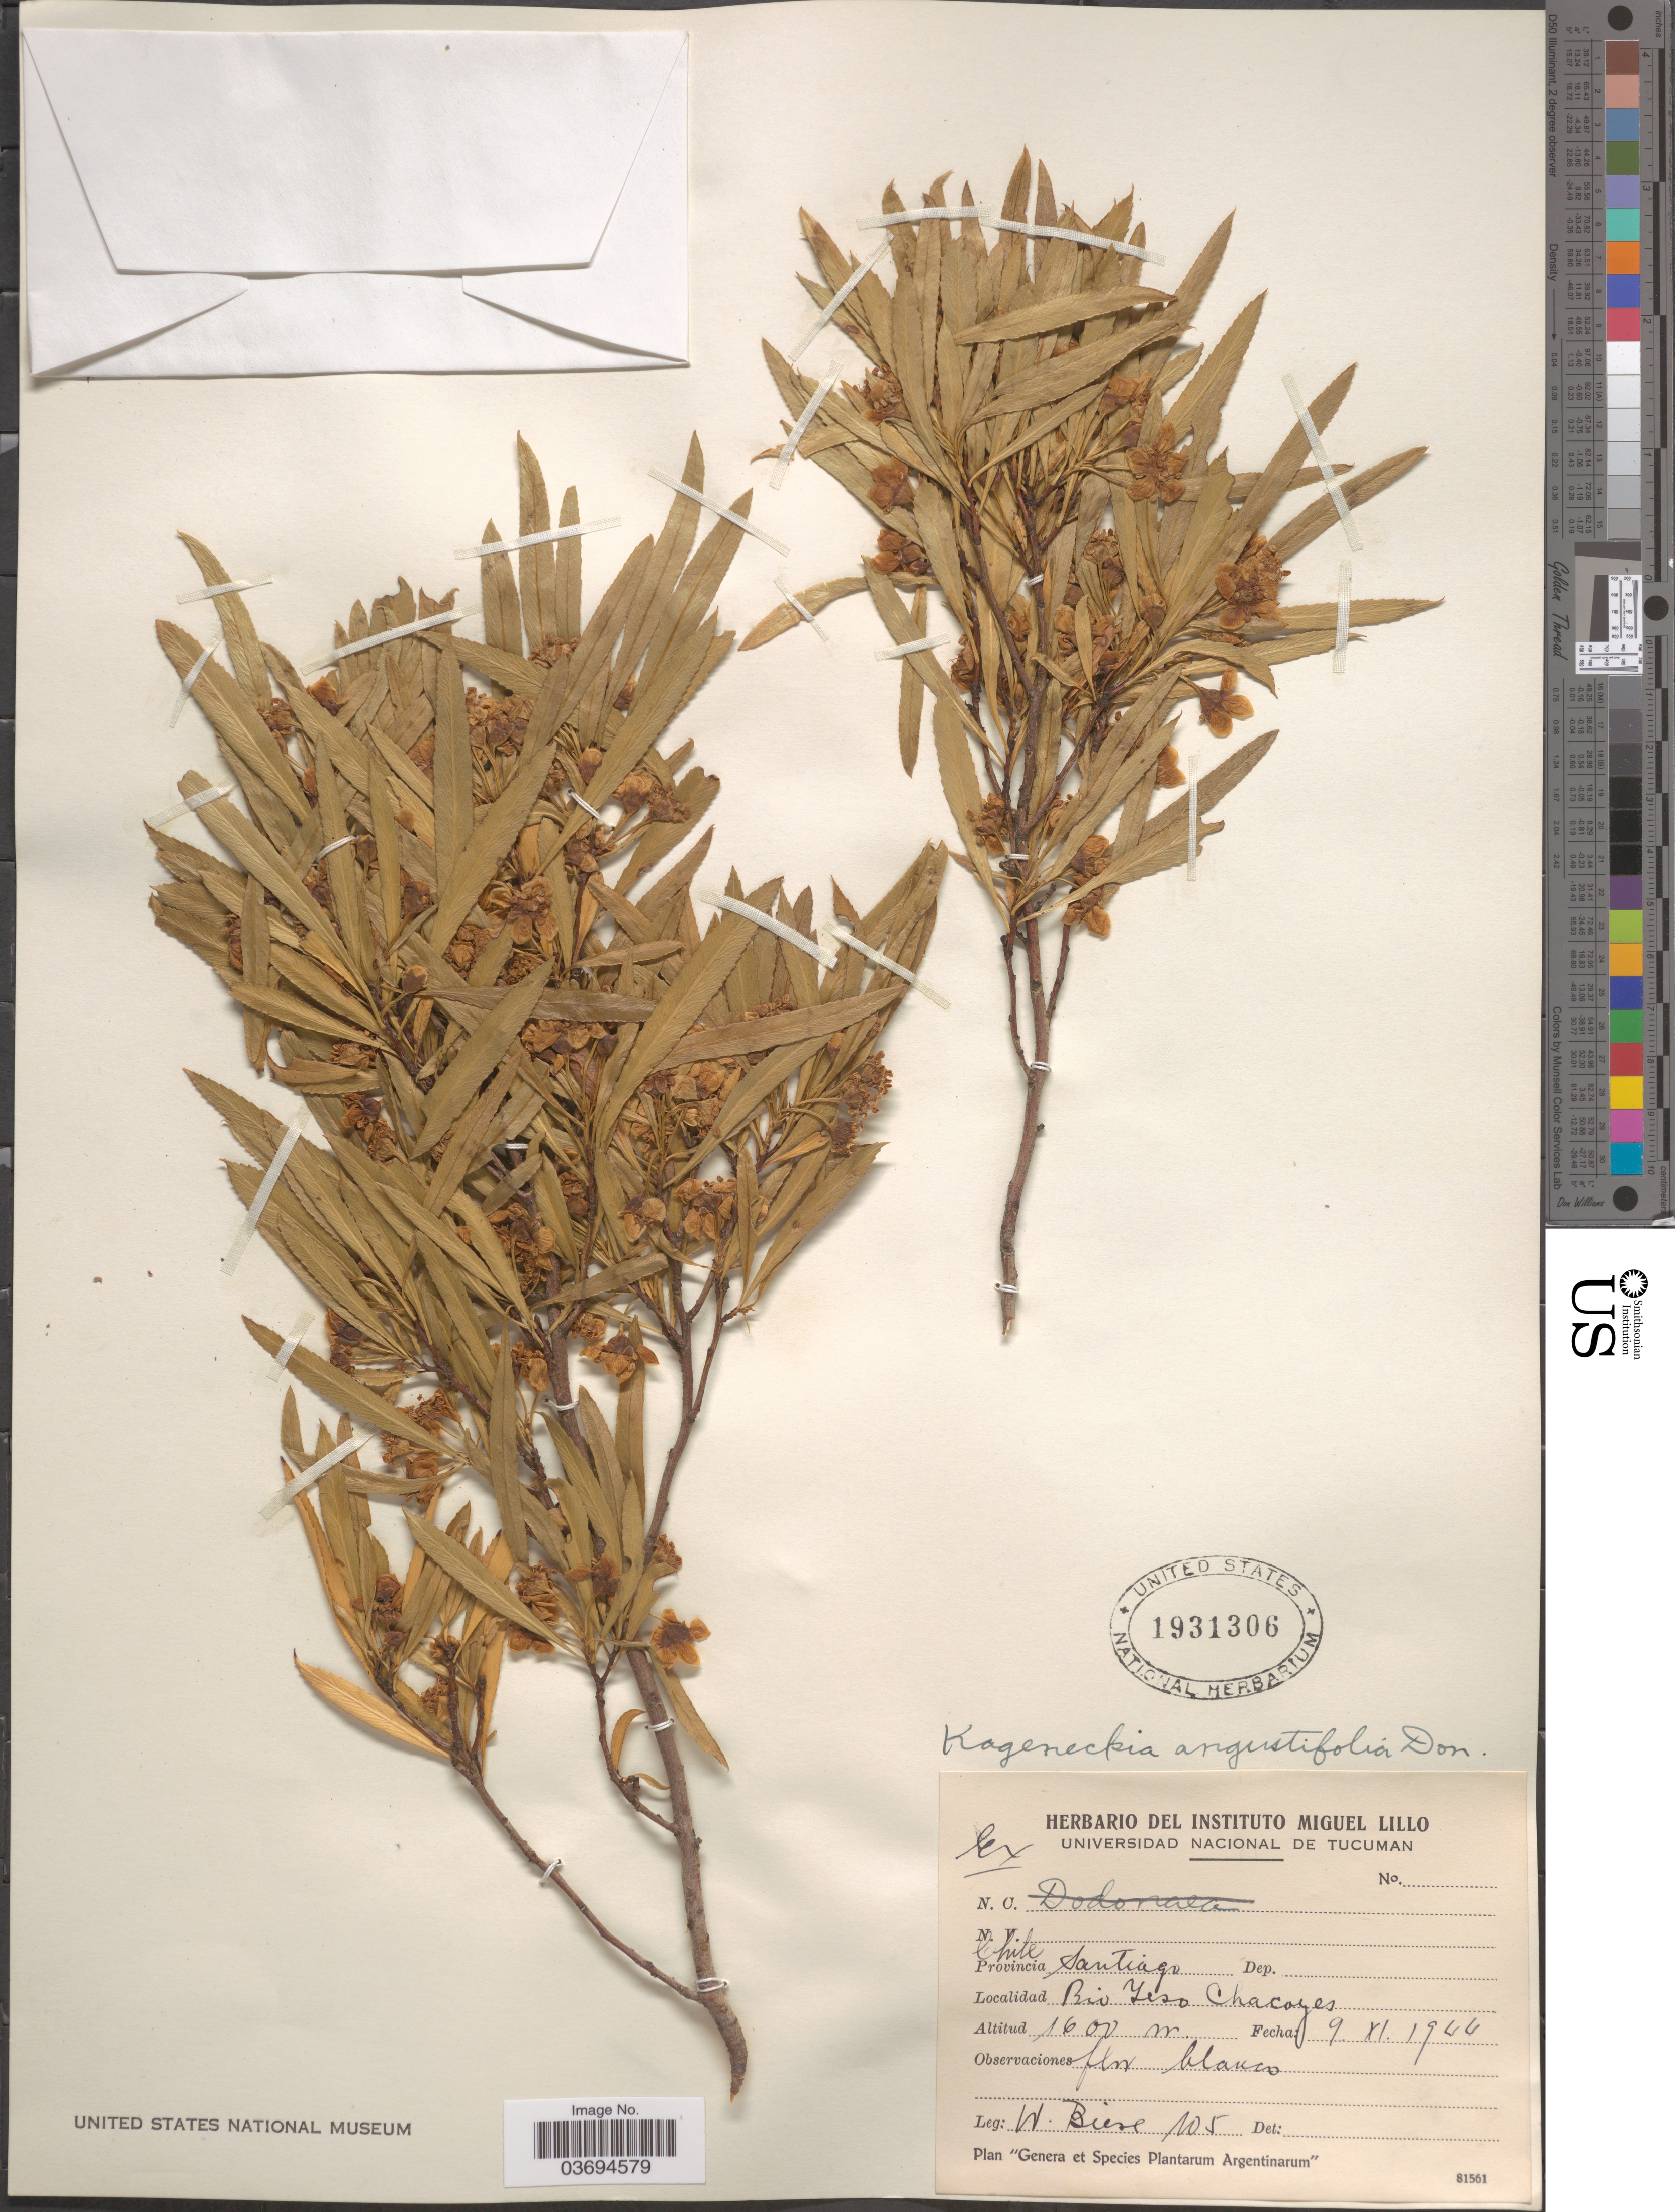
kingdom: Plantae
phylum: Tracheophyta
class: Magnoliopsida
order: Rosales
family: Rosaceae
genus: Kageneckia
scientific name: Kageneckia angustifolia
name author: D. Don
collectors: W. Biese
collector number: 105*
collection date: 1944-11-09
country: Argentina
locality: Provincia Santiago. Rio Yeso, Chacayes.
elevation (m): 1600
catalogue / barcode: US 1931306